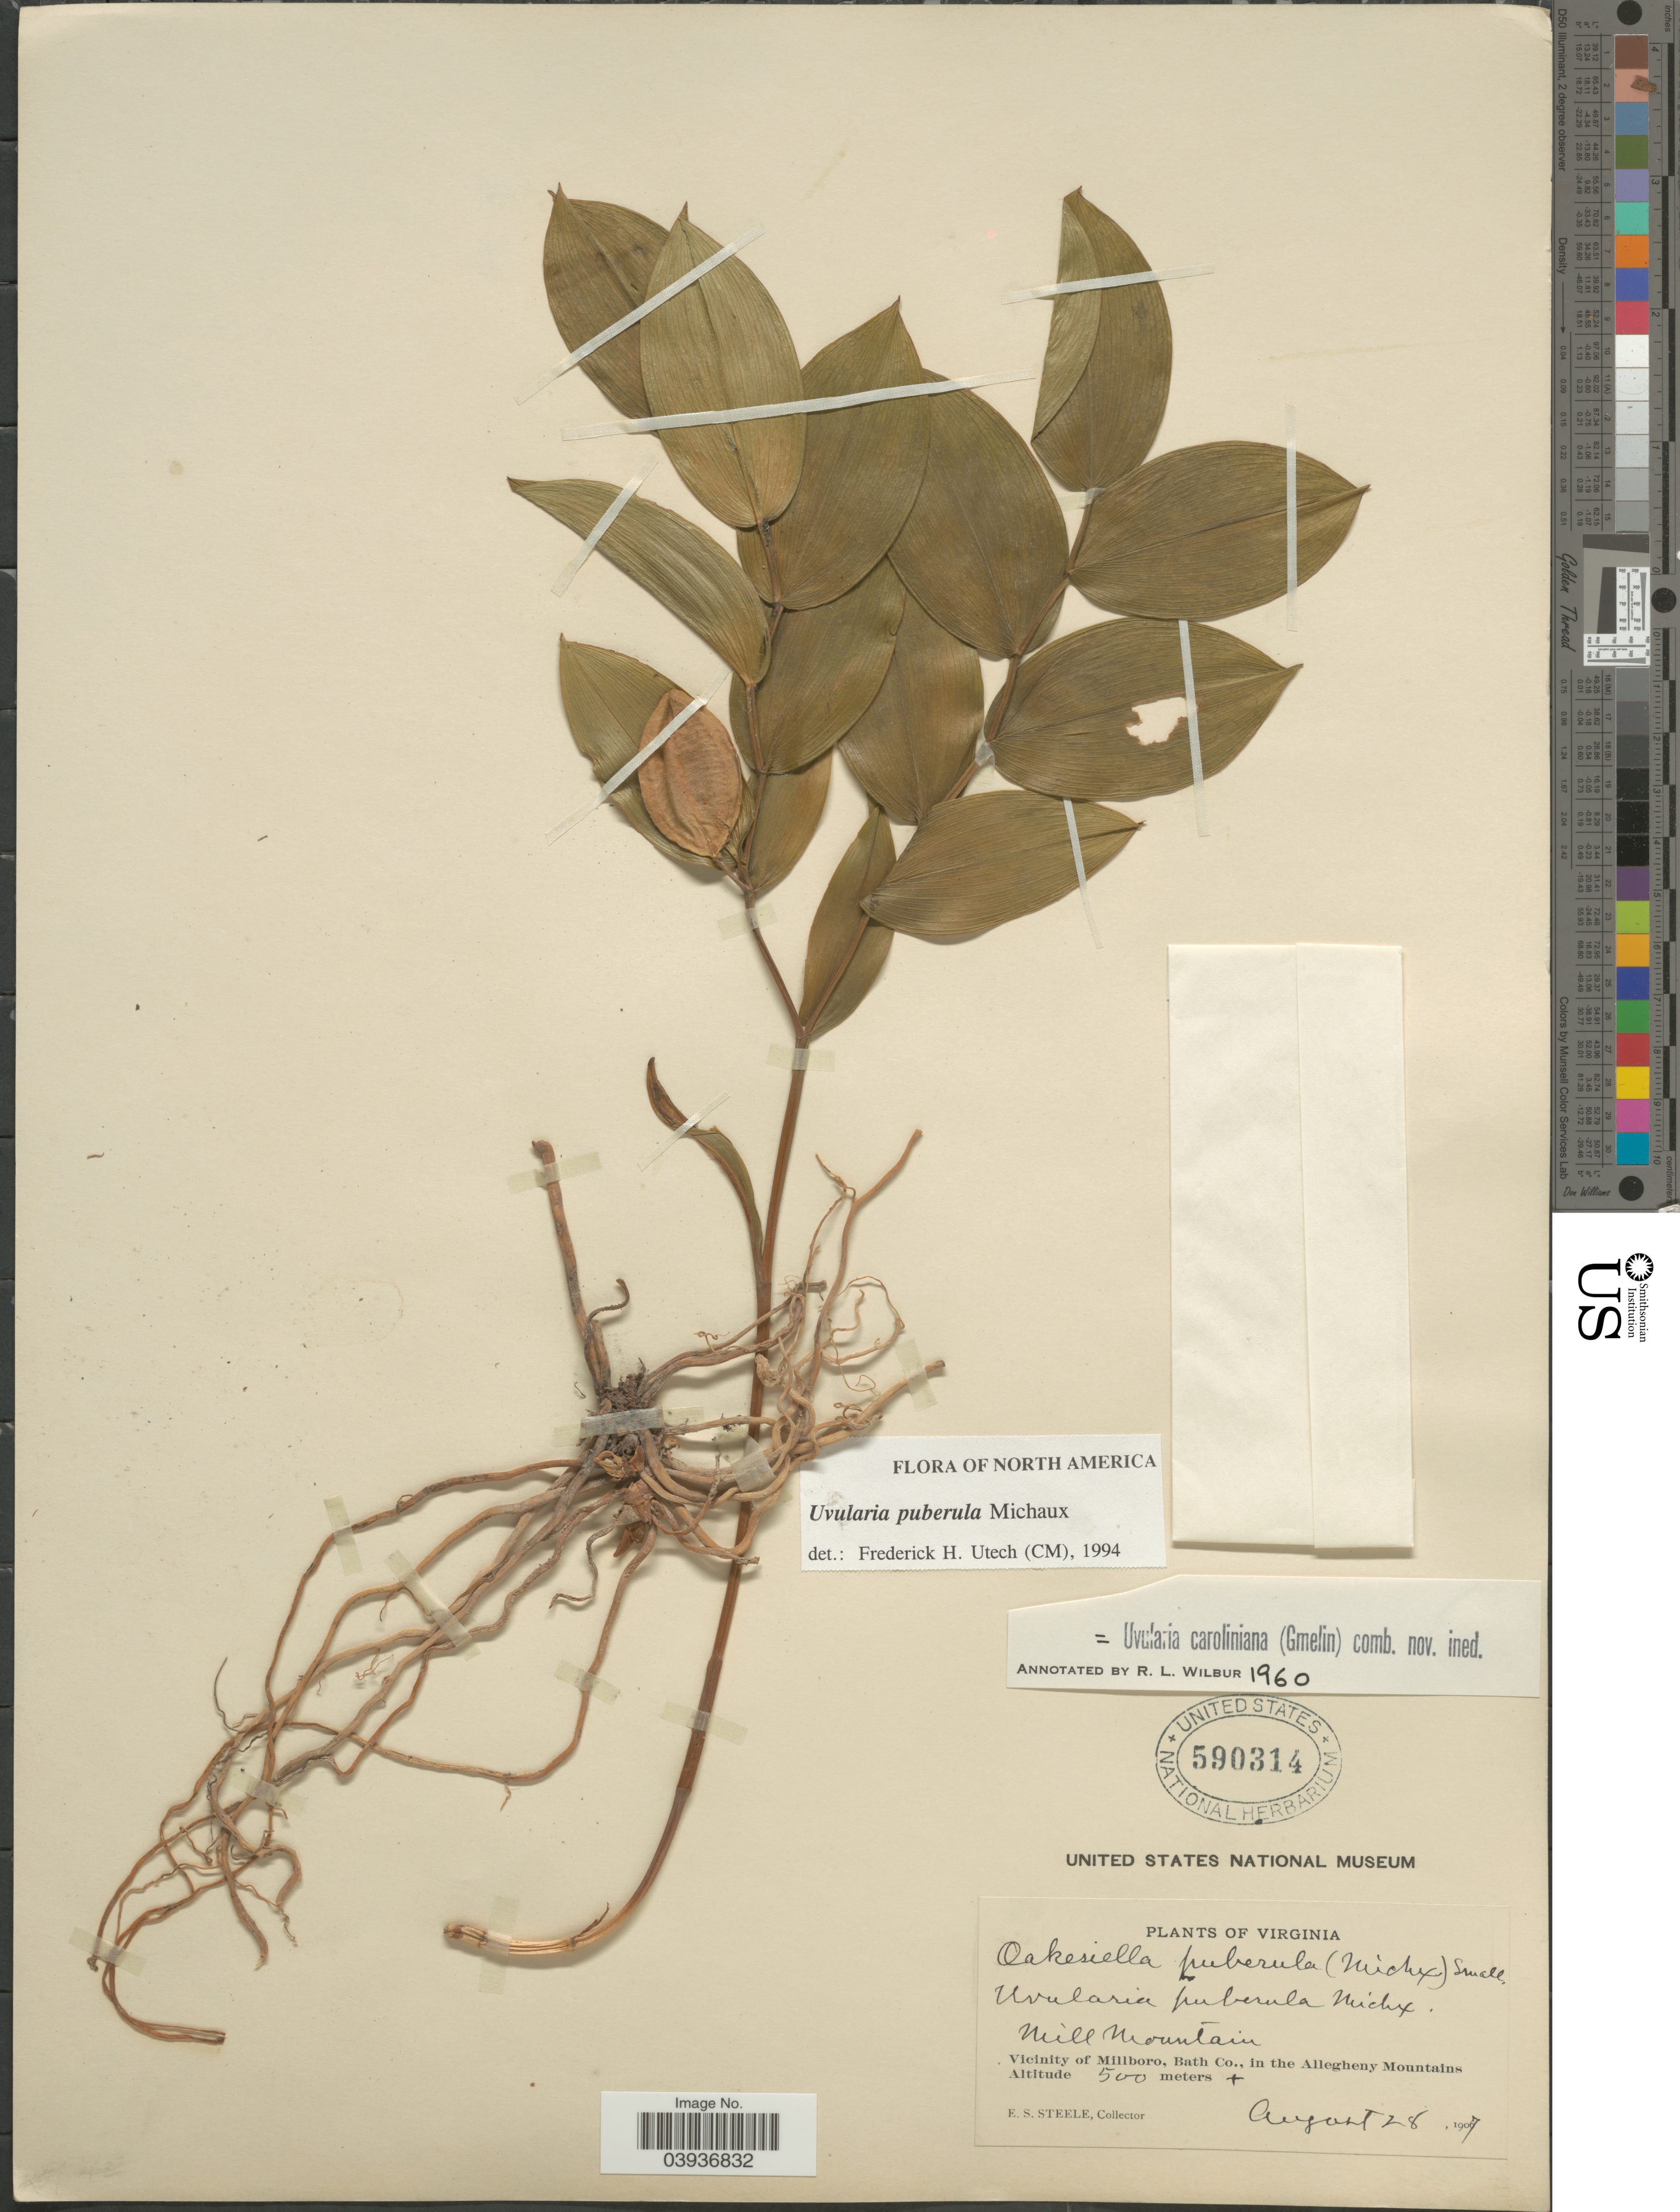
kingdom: Plantae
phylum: Tracheophyta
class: Liliopsida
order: Liliales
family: Colchicaceae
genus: Uvularia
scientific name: Uvularia puberula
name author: Michx.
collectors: E. Steele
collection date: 1907-08-28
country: United States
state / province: Virginia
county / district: Bath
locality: Mill Mountain. Vicinity of Millboro, Bath Co., in the Allegheny Mountains.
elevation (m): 500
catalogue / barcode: US 590314